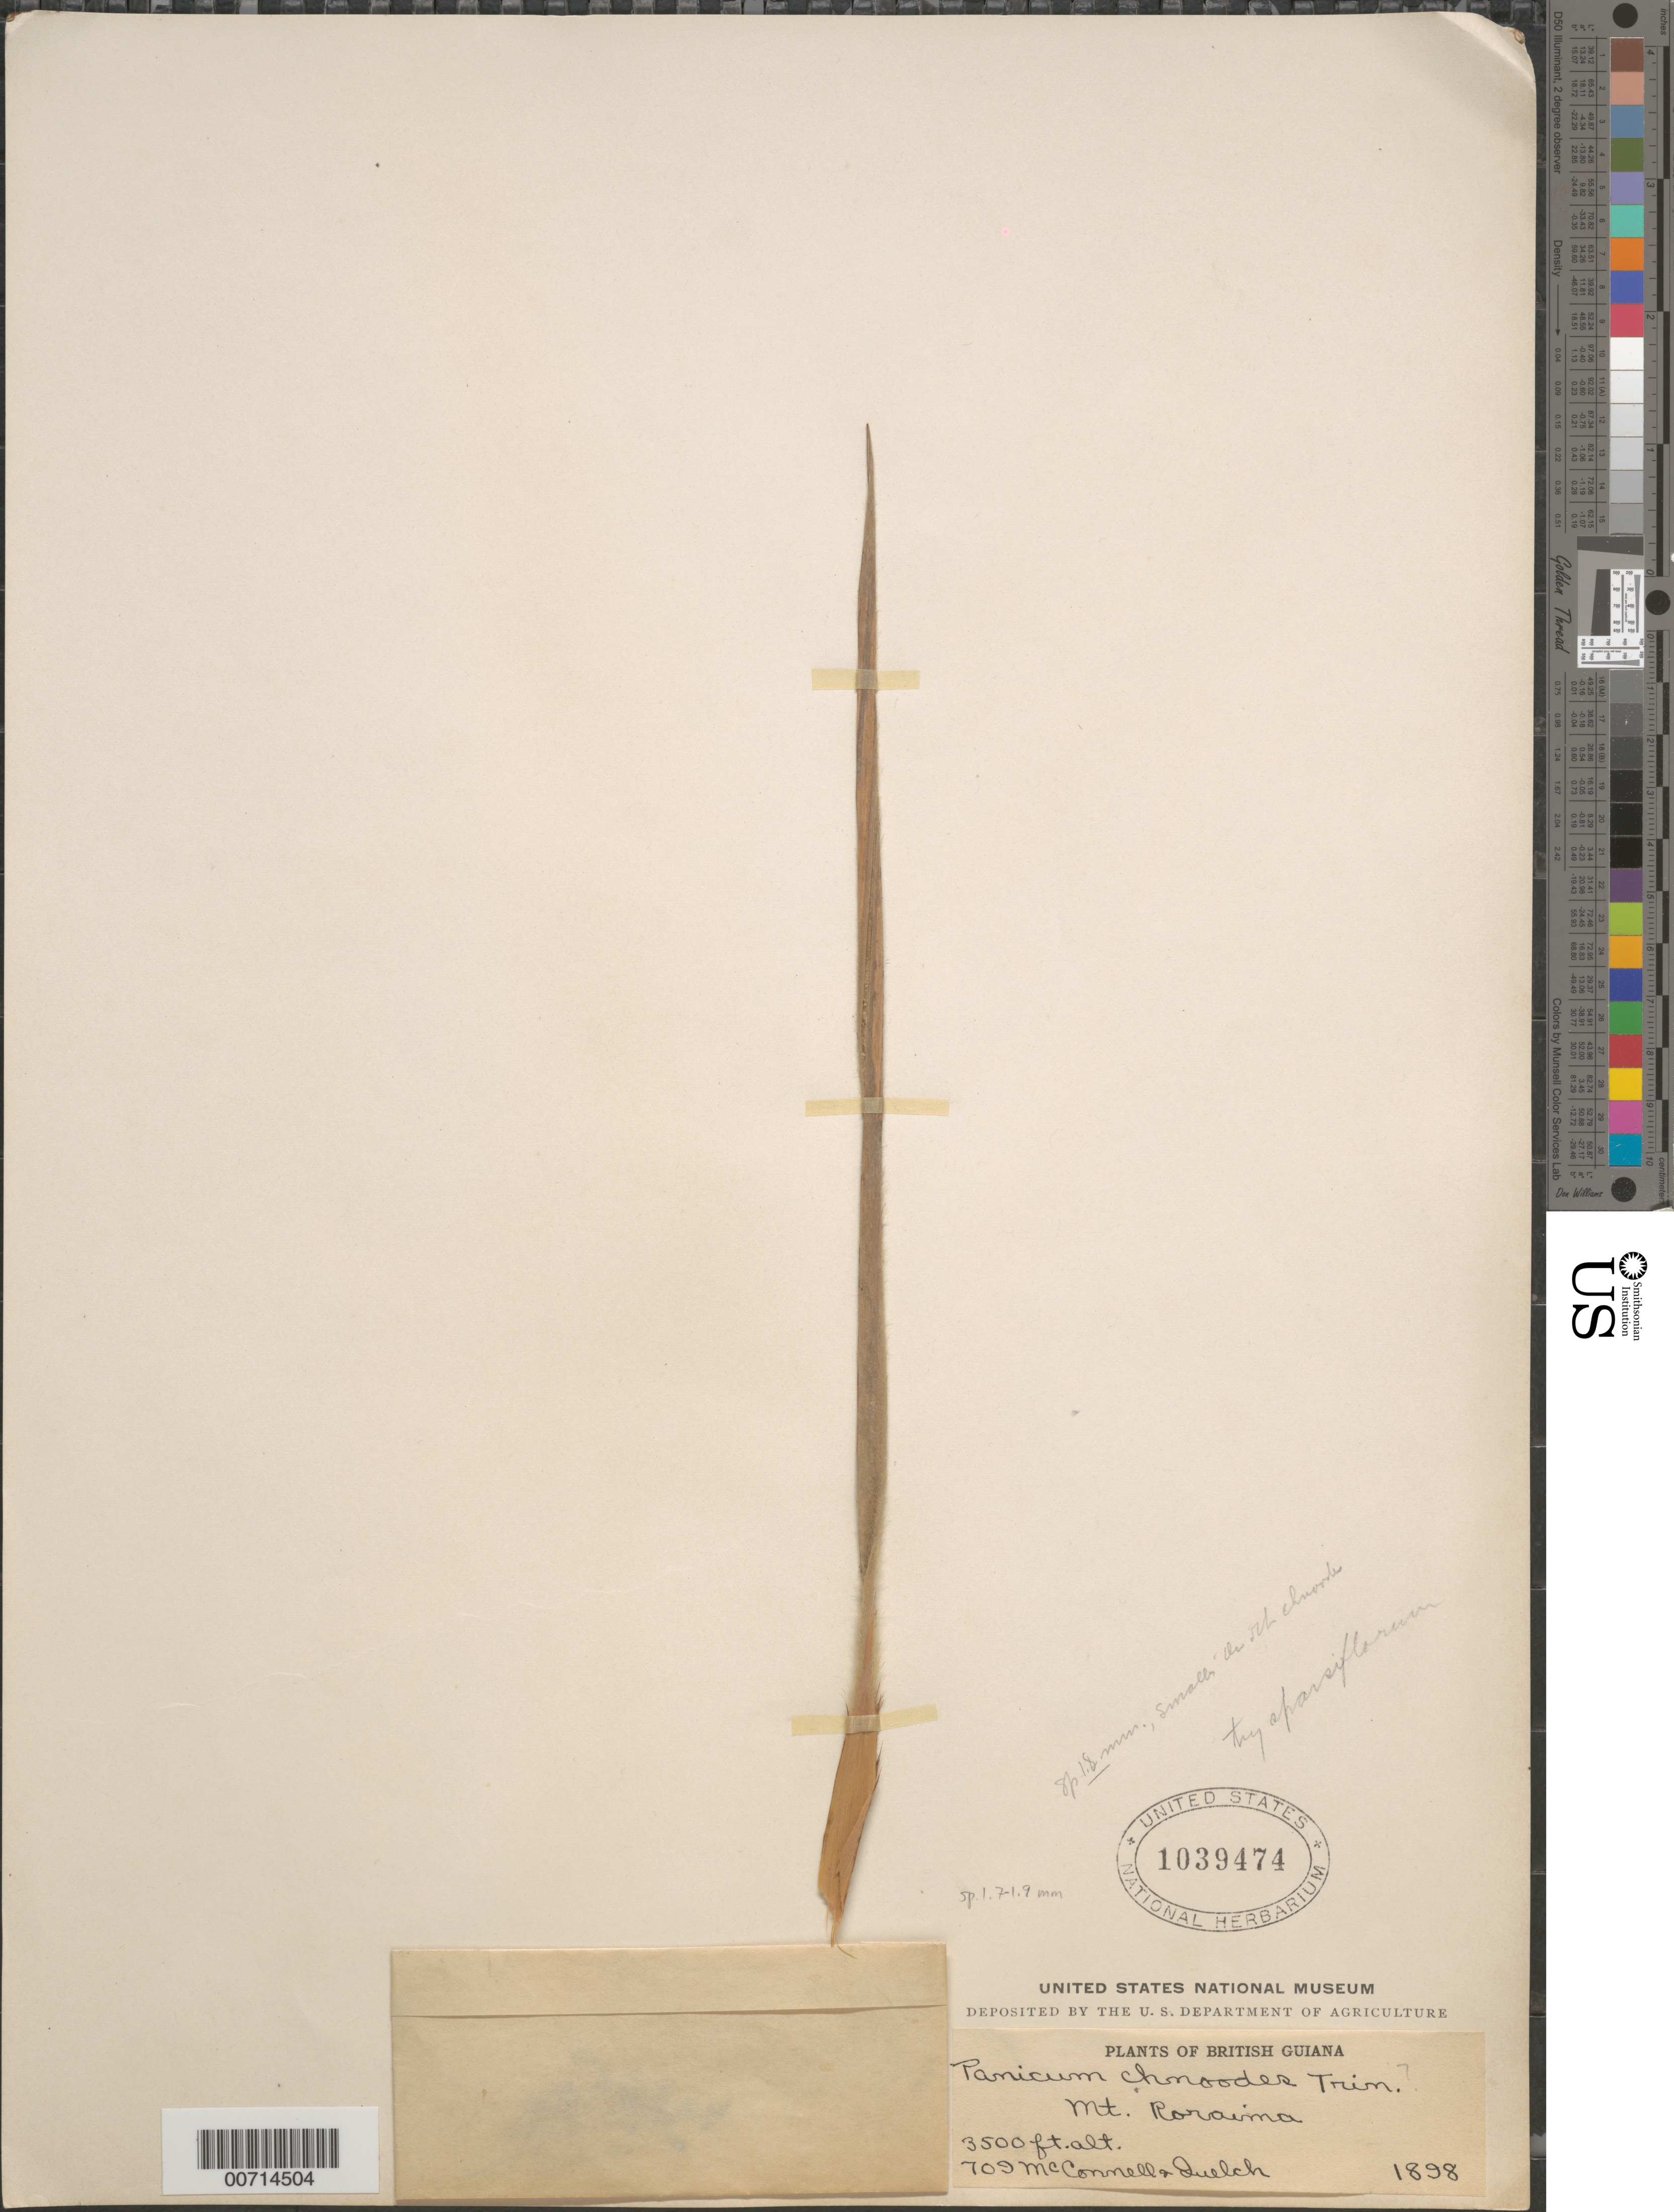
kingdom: Plantae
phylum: Tracheophyta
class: Liliopsida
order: Poales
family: Poaceae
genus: Panicum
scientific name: Panicum chnoodes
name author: Trin.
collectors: F. McConnell & J. Quelch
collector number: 709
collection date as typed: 1898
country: Guyana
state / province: Cuyuni-Mazaruni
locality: Mt. Roraima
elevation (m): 1067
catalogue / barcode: US 1039474